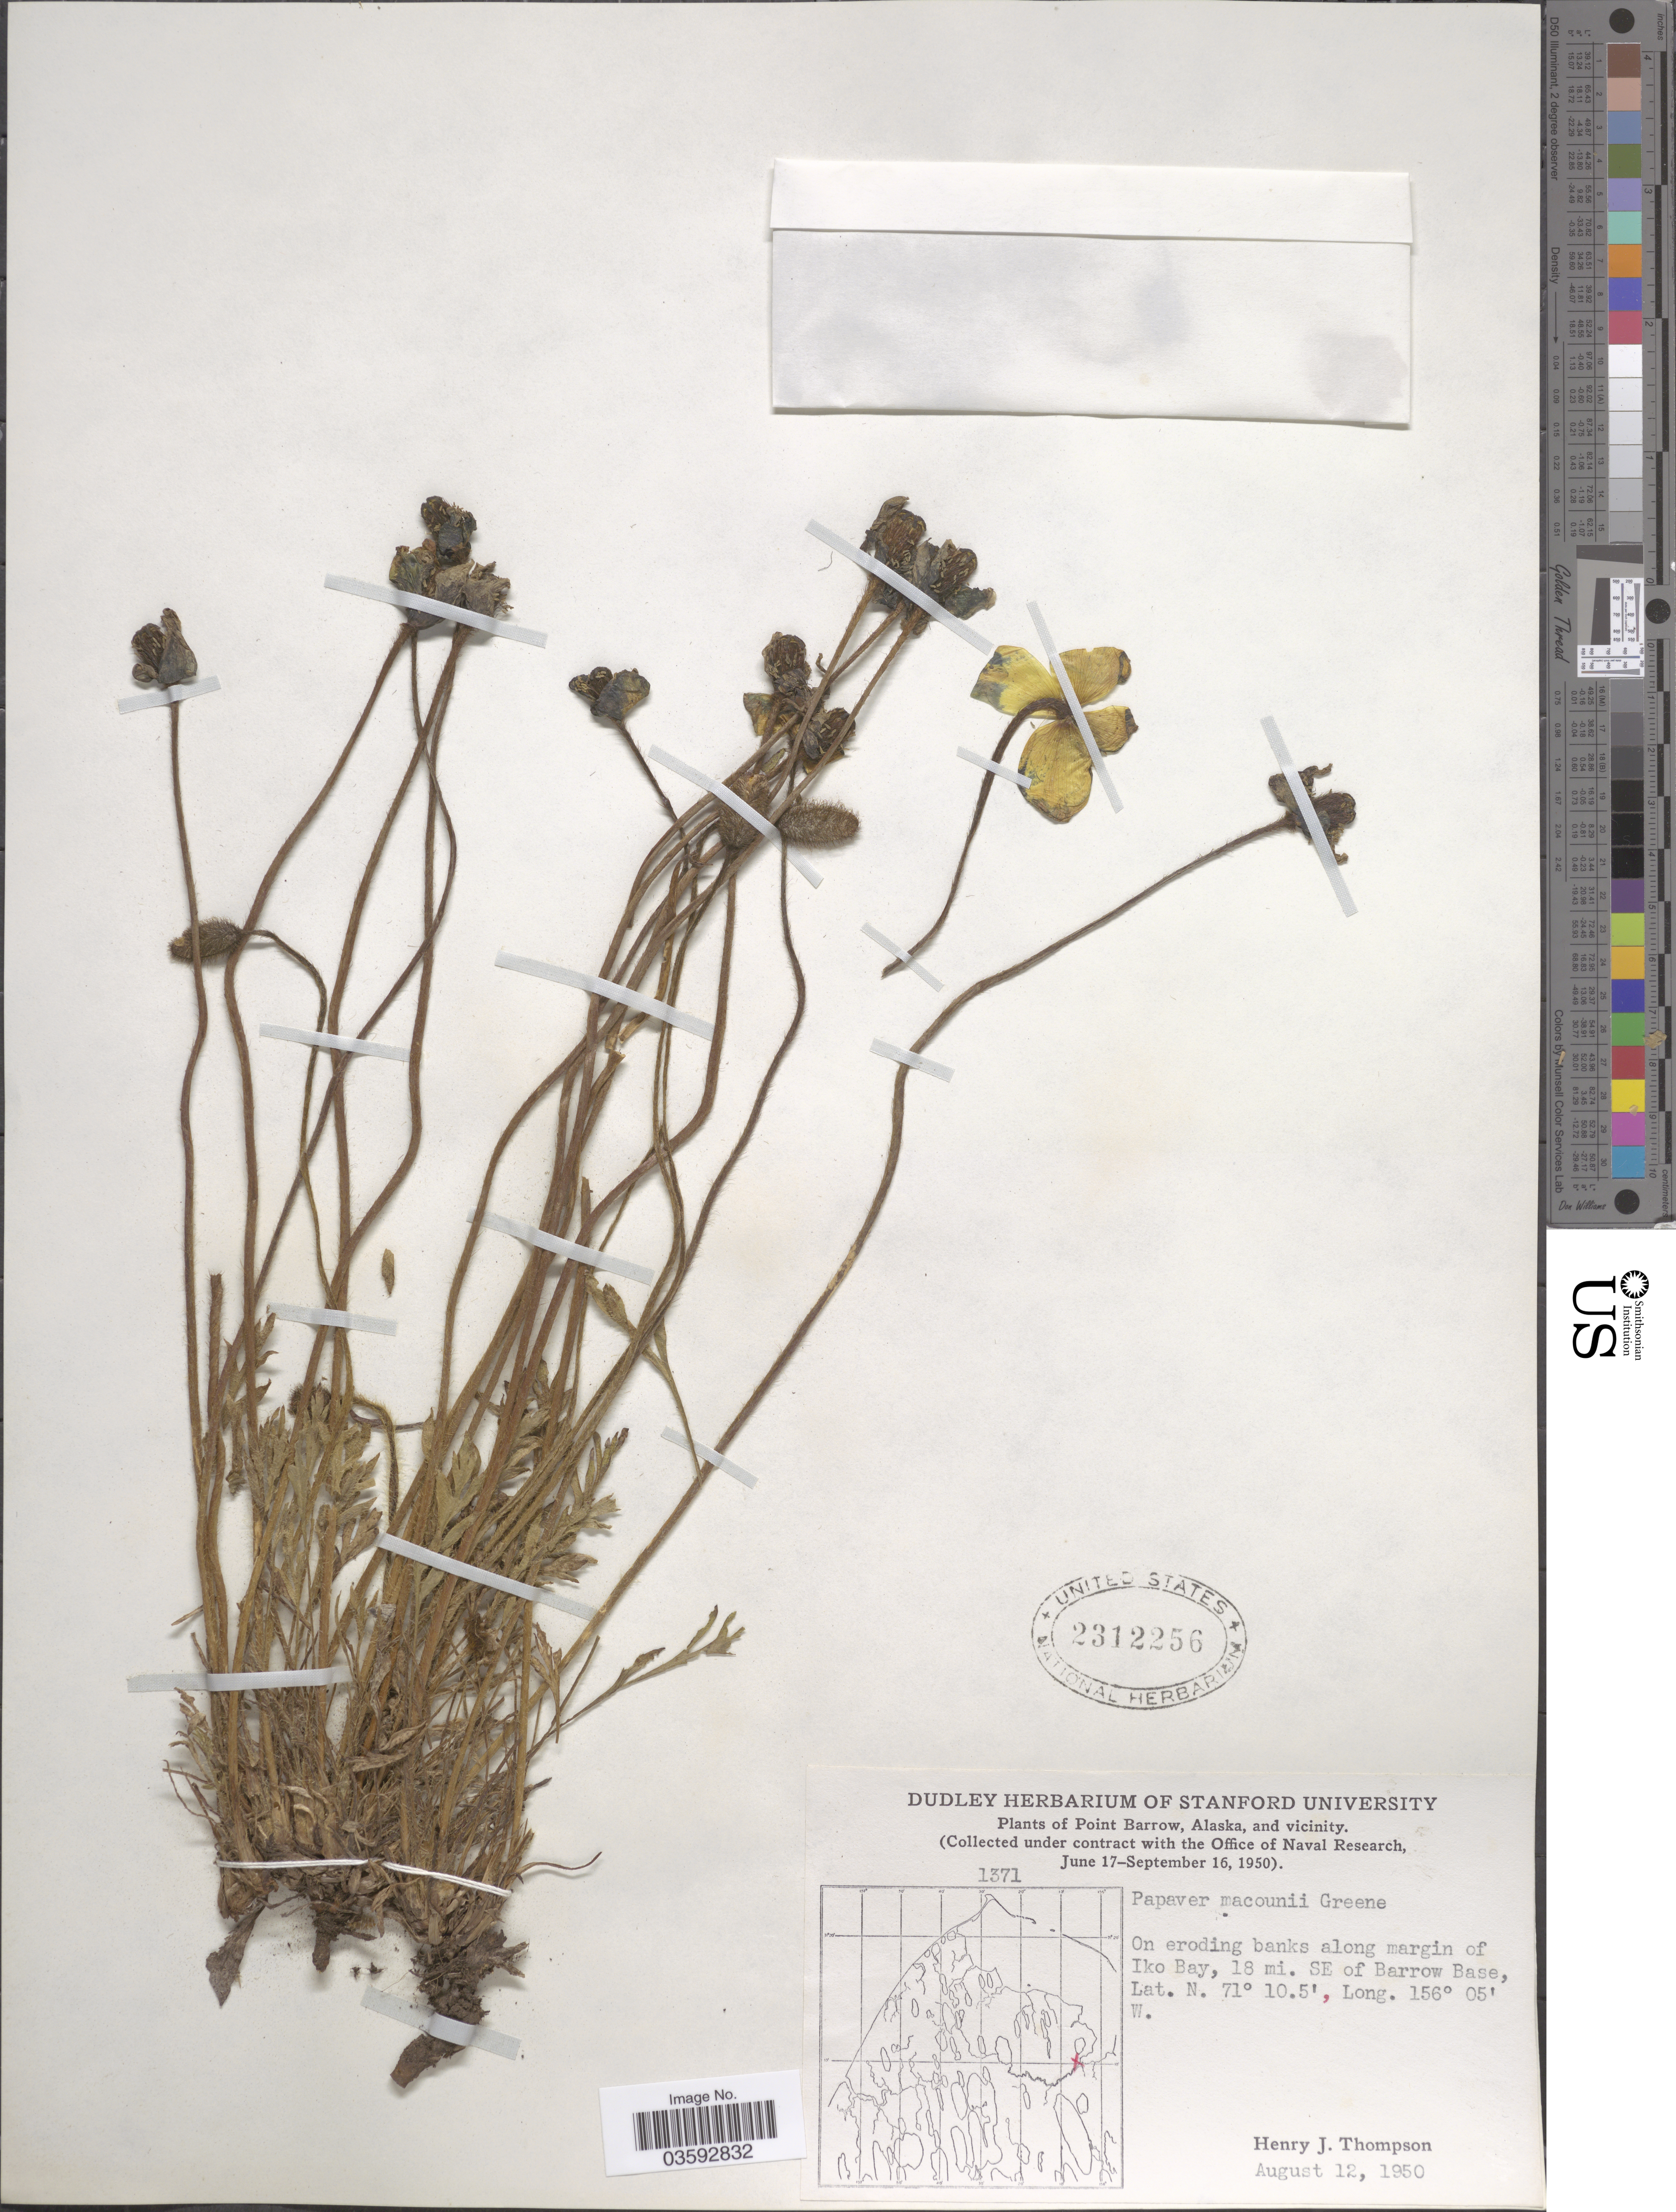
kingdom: Plantae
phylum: Tracheophyta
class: Magnoliopsida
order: Ranunculales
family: Papaveraceae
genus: Papaver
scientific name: Papaver macounii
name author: Greene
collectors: H. J. Thompson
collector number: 1371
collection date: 1950-08-12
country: United States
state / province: Alaska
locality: Point Barrow, and vicinity. On eroding banks along margin of Iko Bay, 18 mi. SE of Barrow Base.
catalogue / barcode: US 2312256